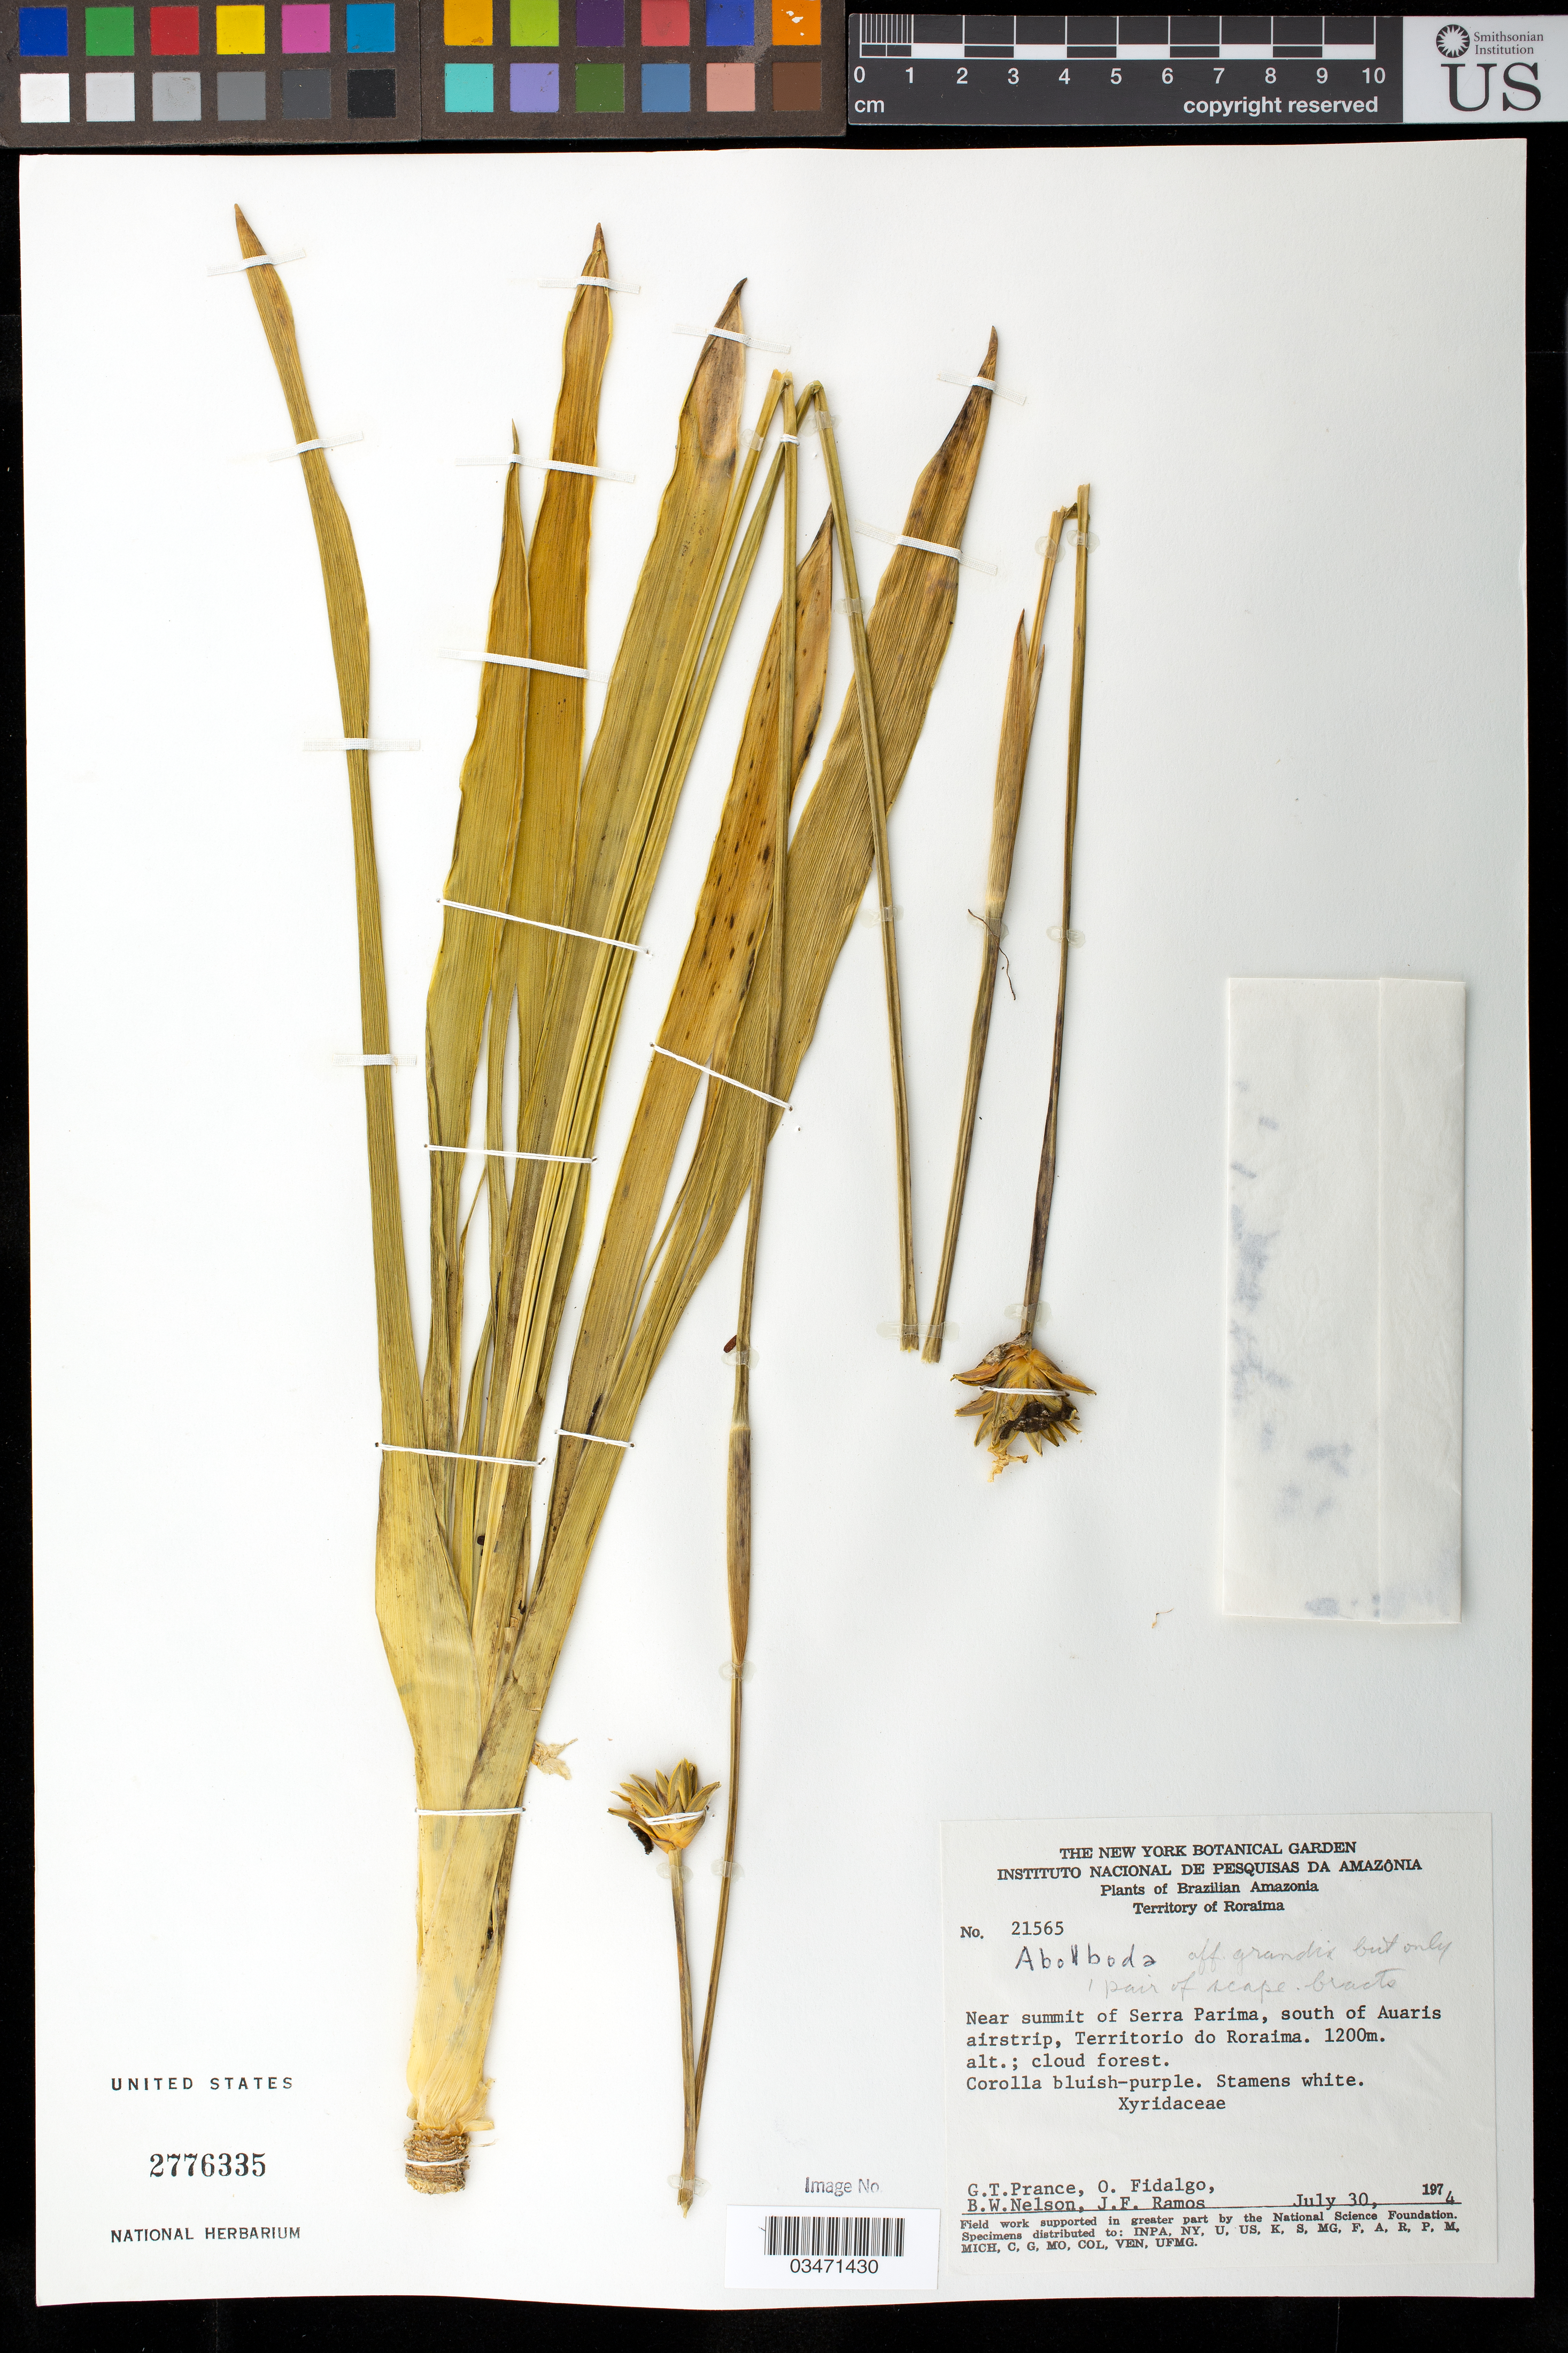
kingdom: Plantae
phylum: Tracheophyta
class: Liliopsida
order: Poales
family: Xyridaceae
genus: Abolboda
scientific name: Abolboda grandis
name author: Griseb.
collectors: G. T. Prance, O. Fidalgo, J. F. Ramos & B. W. Nelson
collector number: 21565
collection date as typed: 30 Jul 1974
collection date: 1974-07-30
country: Brazil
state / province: Roraima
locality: Near summit of Serra Parima, S of Auaris airstrip.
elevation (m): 1200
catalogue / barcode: US 2776335